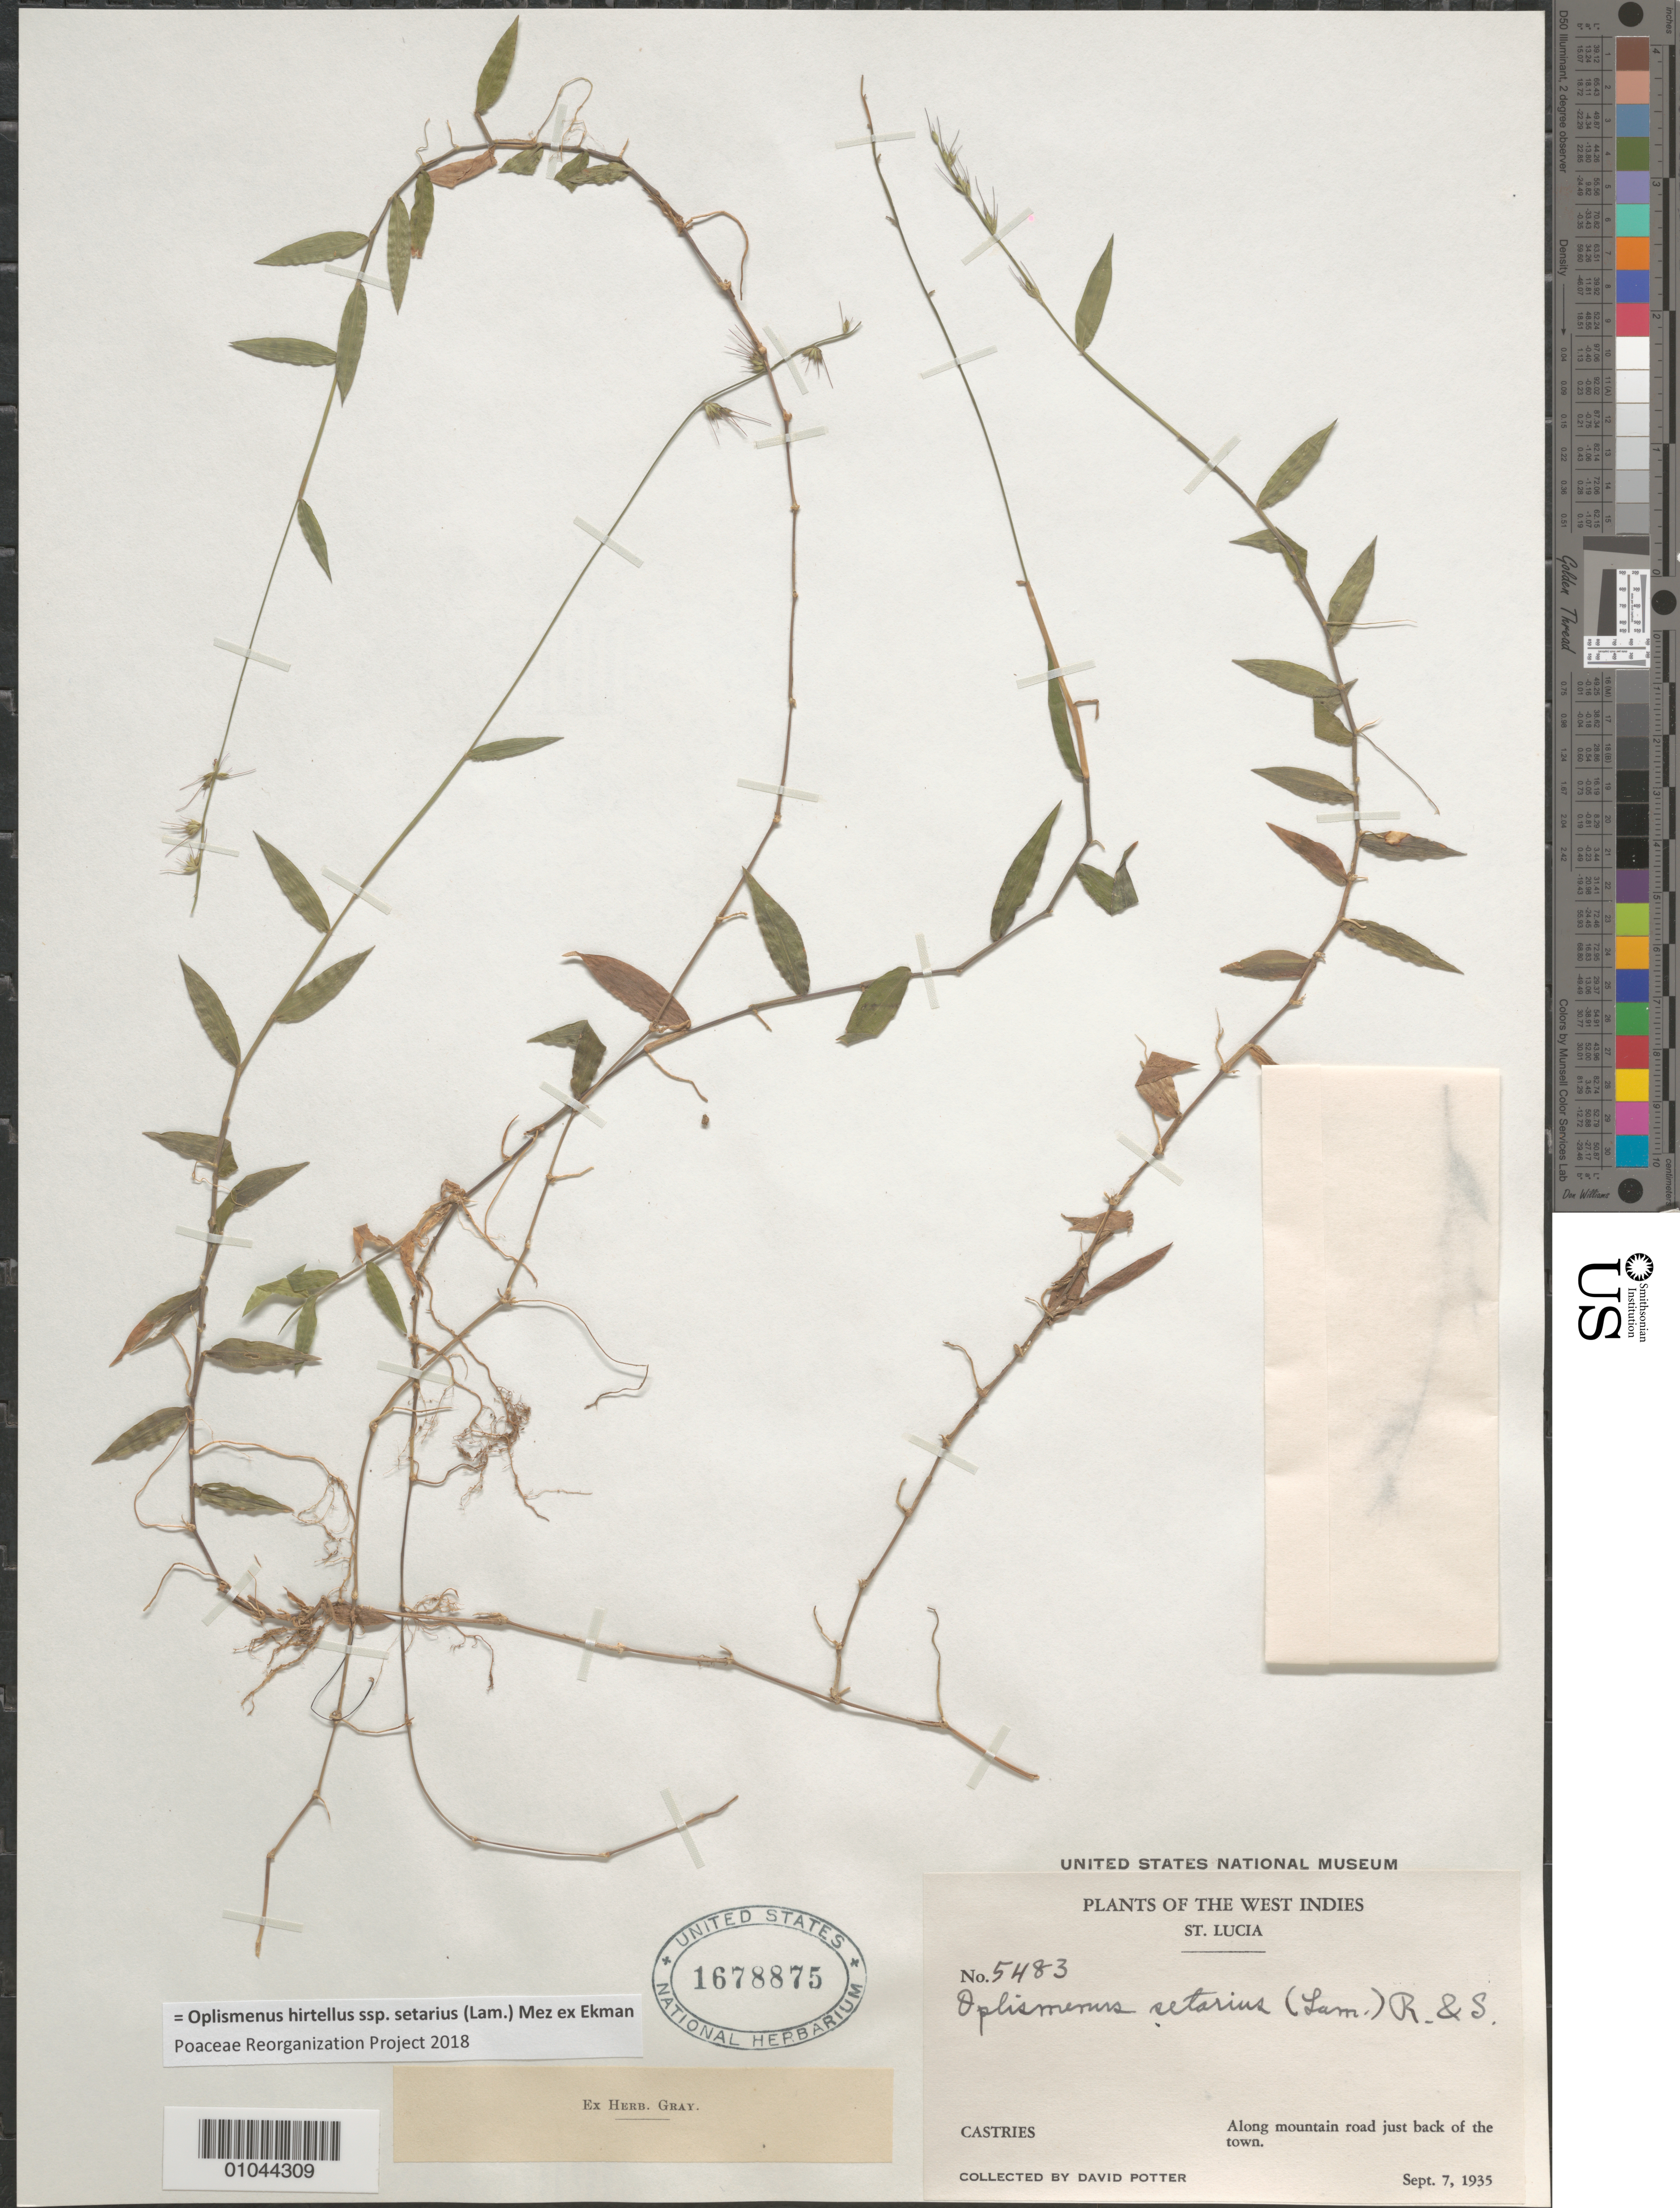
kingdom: Plantae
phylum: Tracheophyta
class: Liliopsida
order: Poales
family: Poaceae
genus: Oplismenus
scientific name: Oplismenus hirtellus subsp. setarius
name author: (Lam.) Mez ex Ekman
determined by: Poaceae Reorganization Project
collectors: D. Potter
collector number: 5483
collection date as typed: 07 Sep 1935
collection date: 1935-09-07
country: St. Lucia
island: St. Lucia I.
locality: Castries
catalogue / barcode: US 1678875